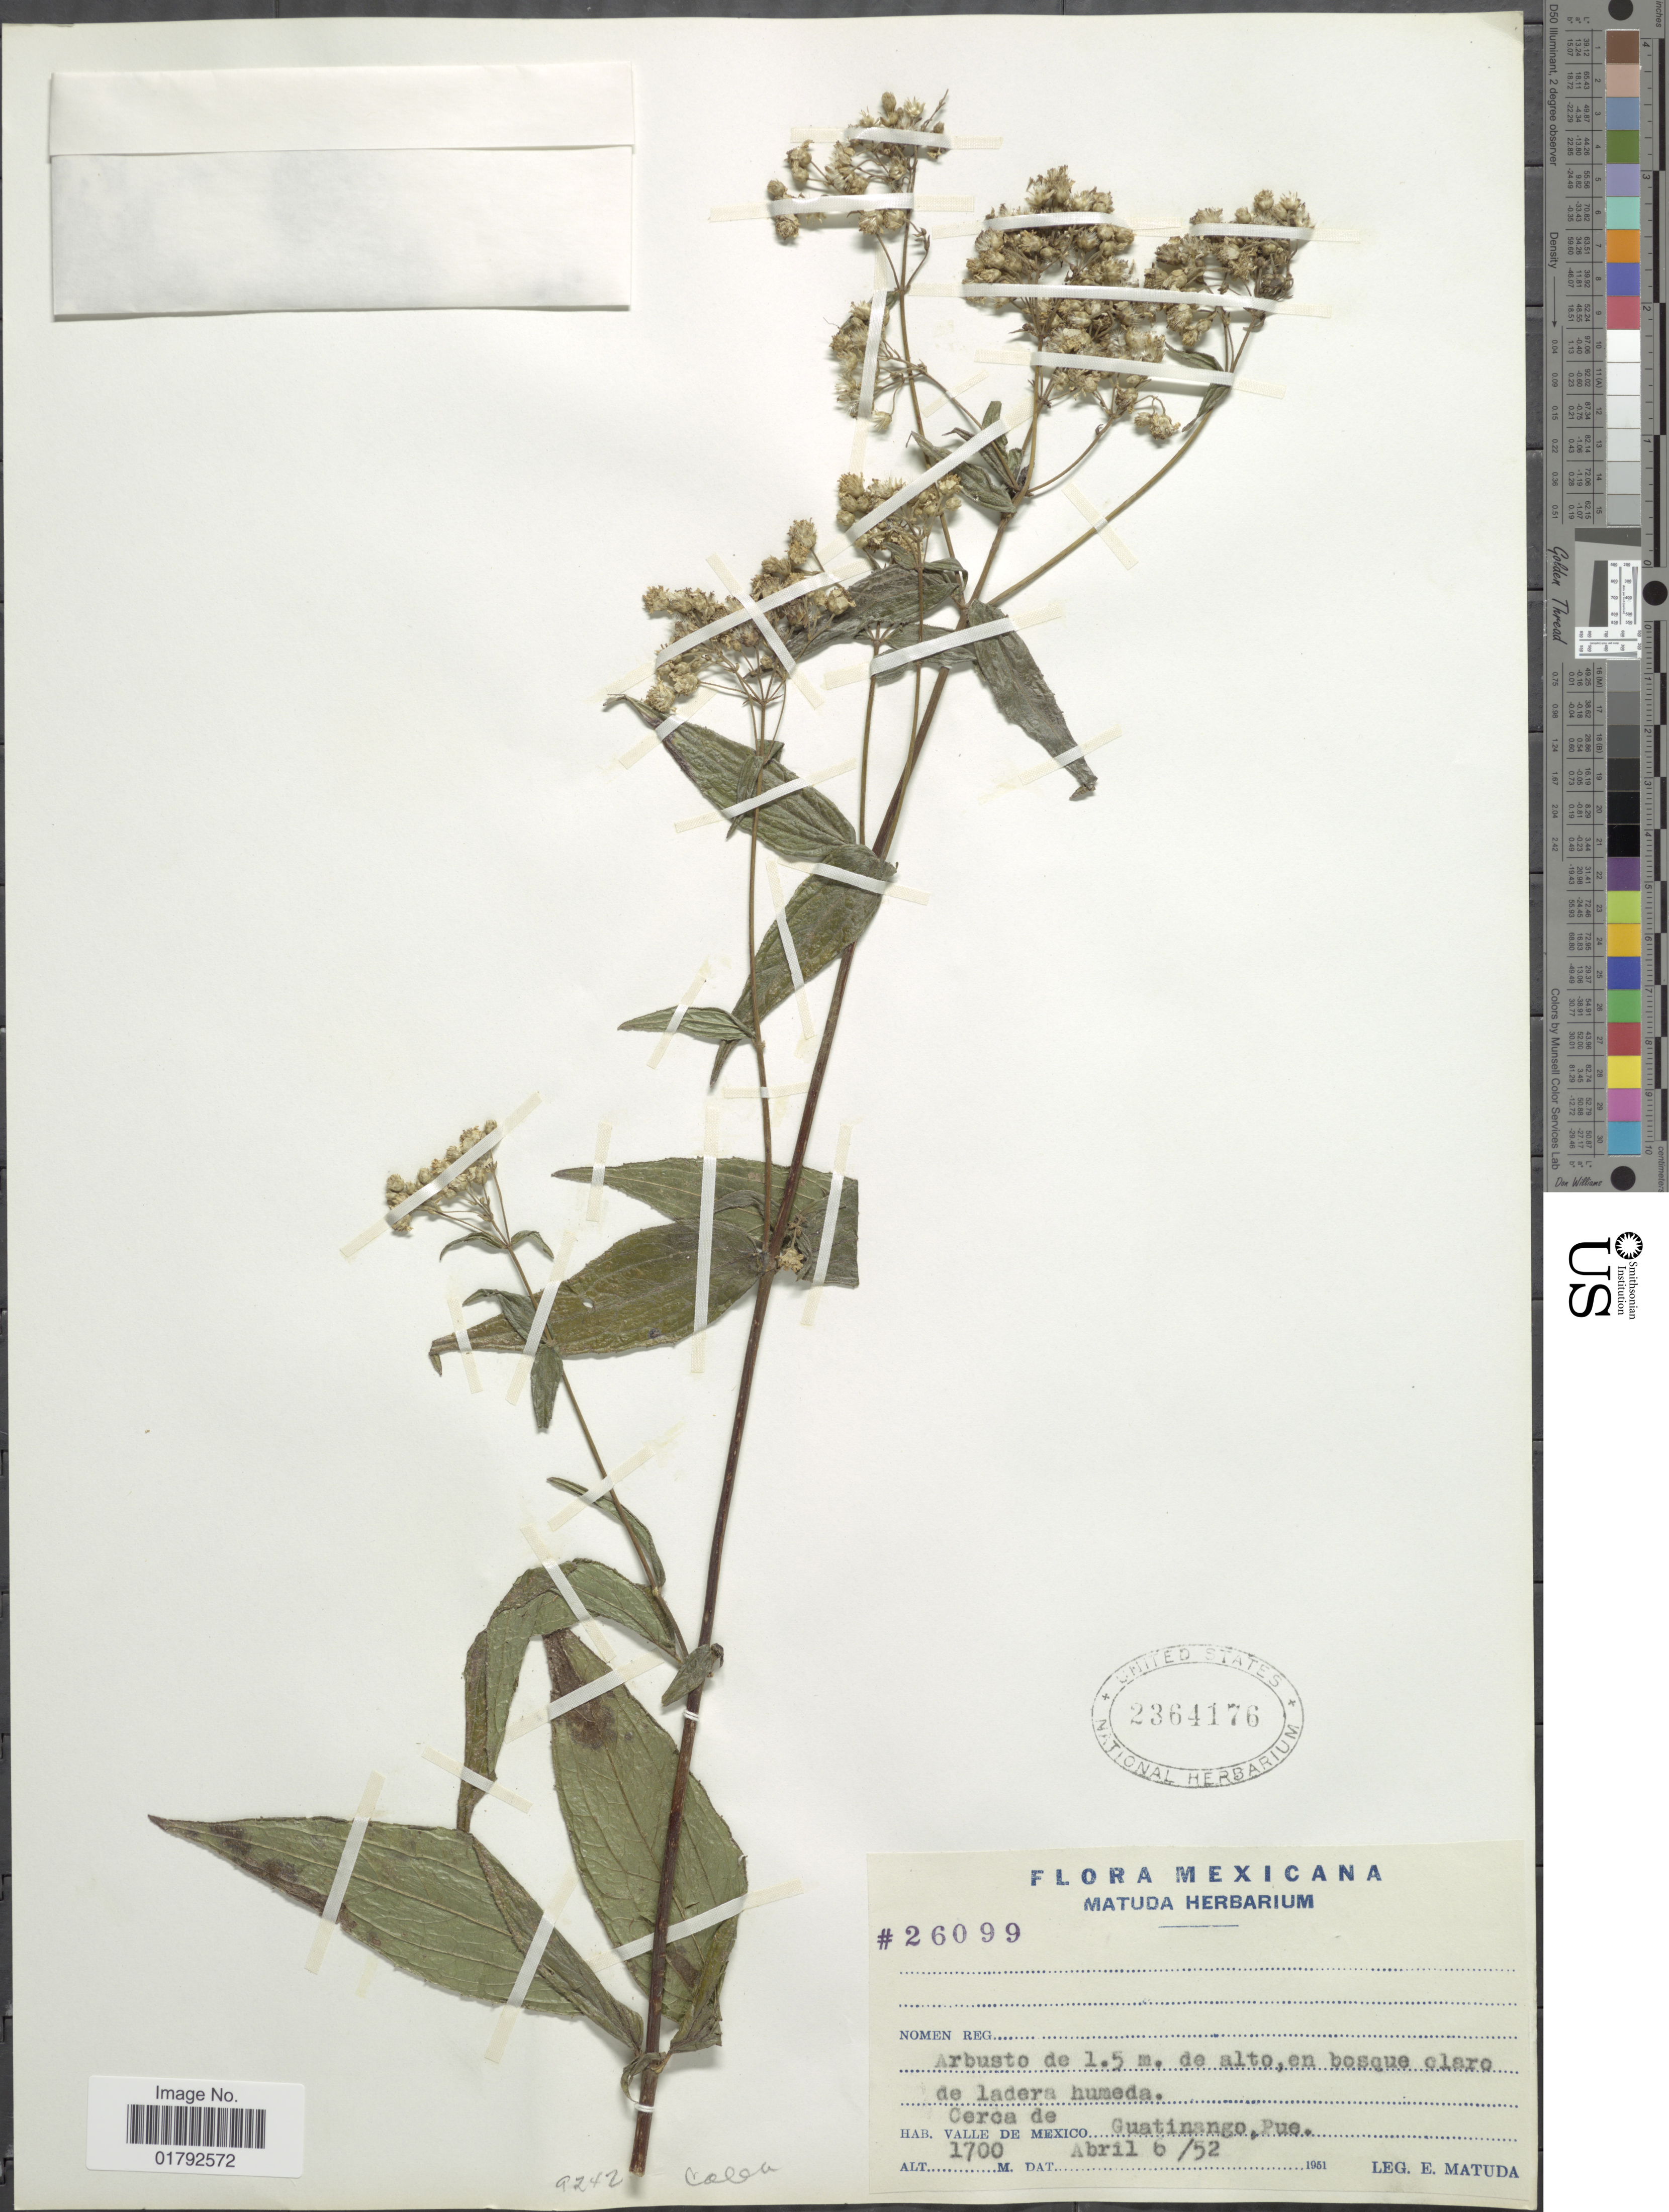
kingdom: Plantae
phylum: Tracheophyta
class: Magnoliopsida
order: Asterales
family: Asteraceae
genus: Alloispermum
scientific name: Alloispermum integrifolium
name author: (DC.) H. Rob.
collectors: E. Matuda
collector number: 26099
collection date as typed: Transcribed d/m/y: 6/4/52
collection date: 1952-04-06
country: Mexico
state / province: Puebla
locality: Cerca de Valle de Mexico Guatinango.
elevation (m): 1700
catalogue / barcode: US 2364176